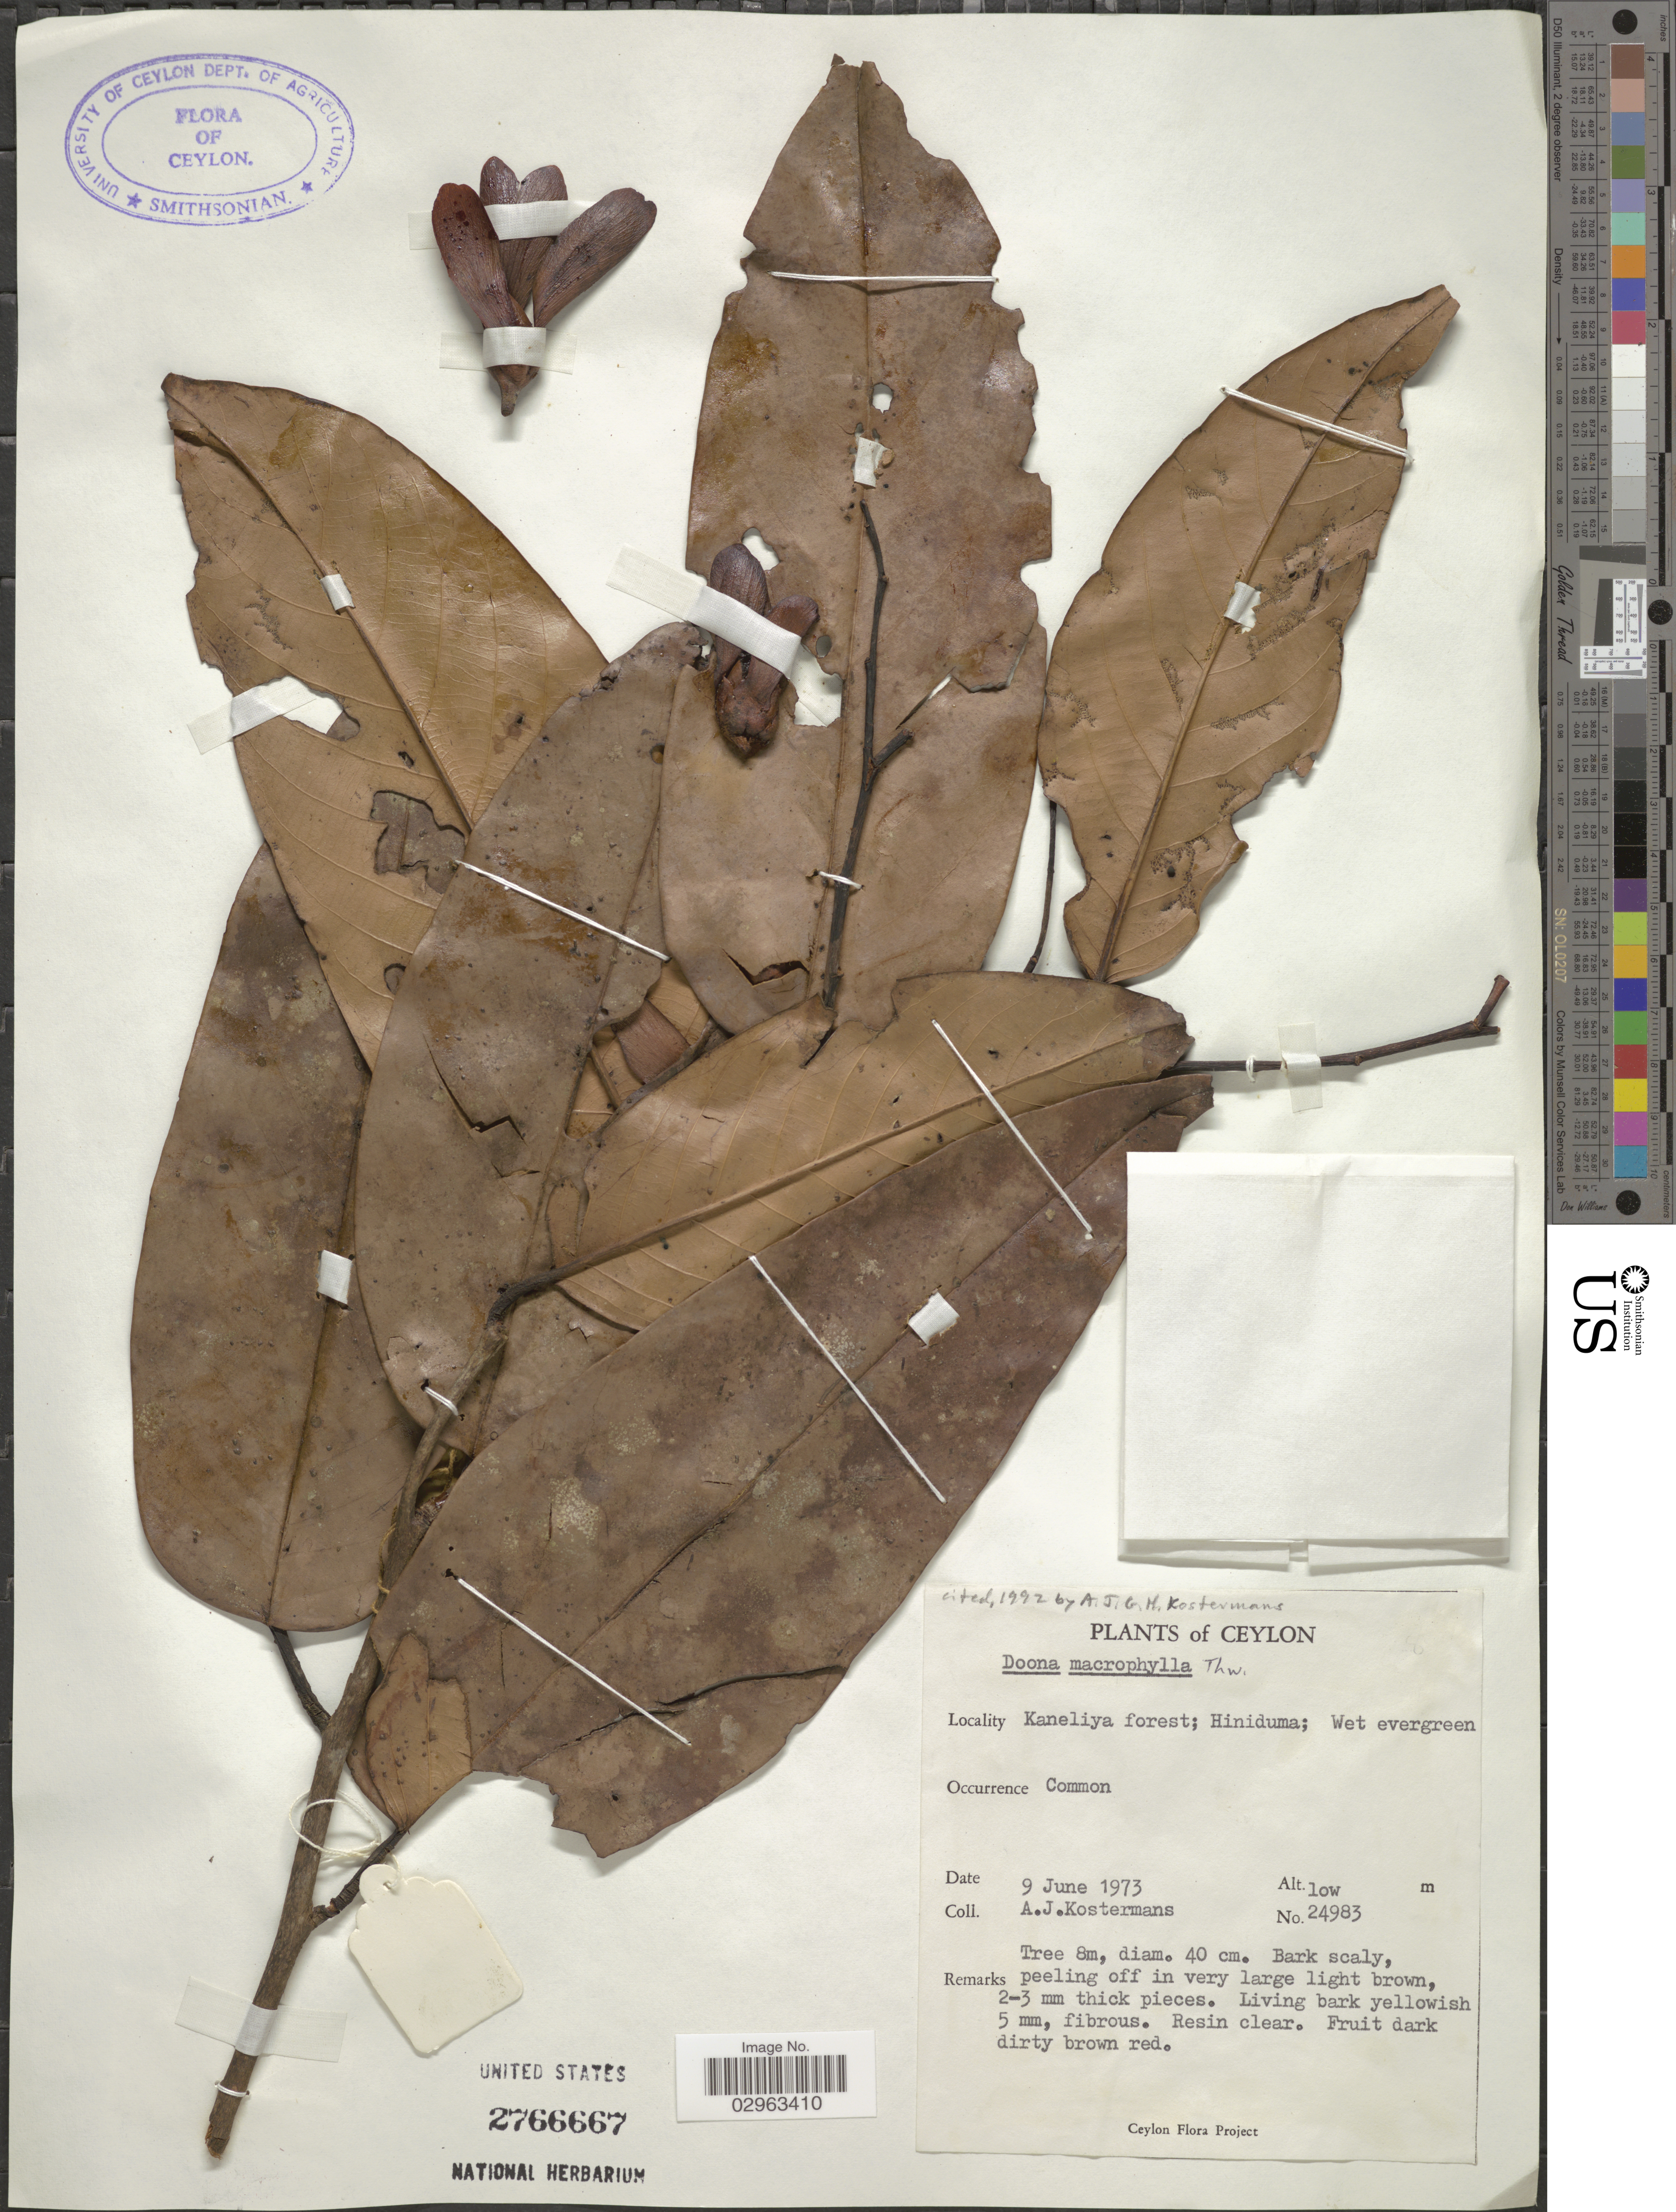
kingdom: Plantae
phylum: Tracheophyta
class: Magnoliopsida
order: Malvales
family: Dipterocarpaceae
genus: Doona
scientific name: Doona macrophylla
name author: Thwaites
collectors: A. J. G. Kostermans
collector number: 24983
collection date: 1973-06-09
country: Sri Lanka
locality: Ceylon. Kaneliya forest; Hinduma.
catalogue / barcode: US 2766667